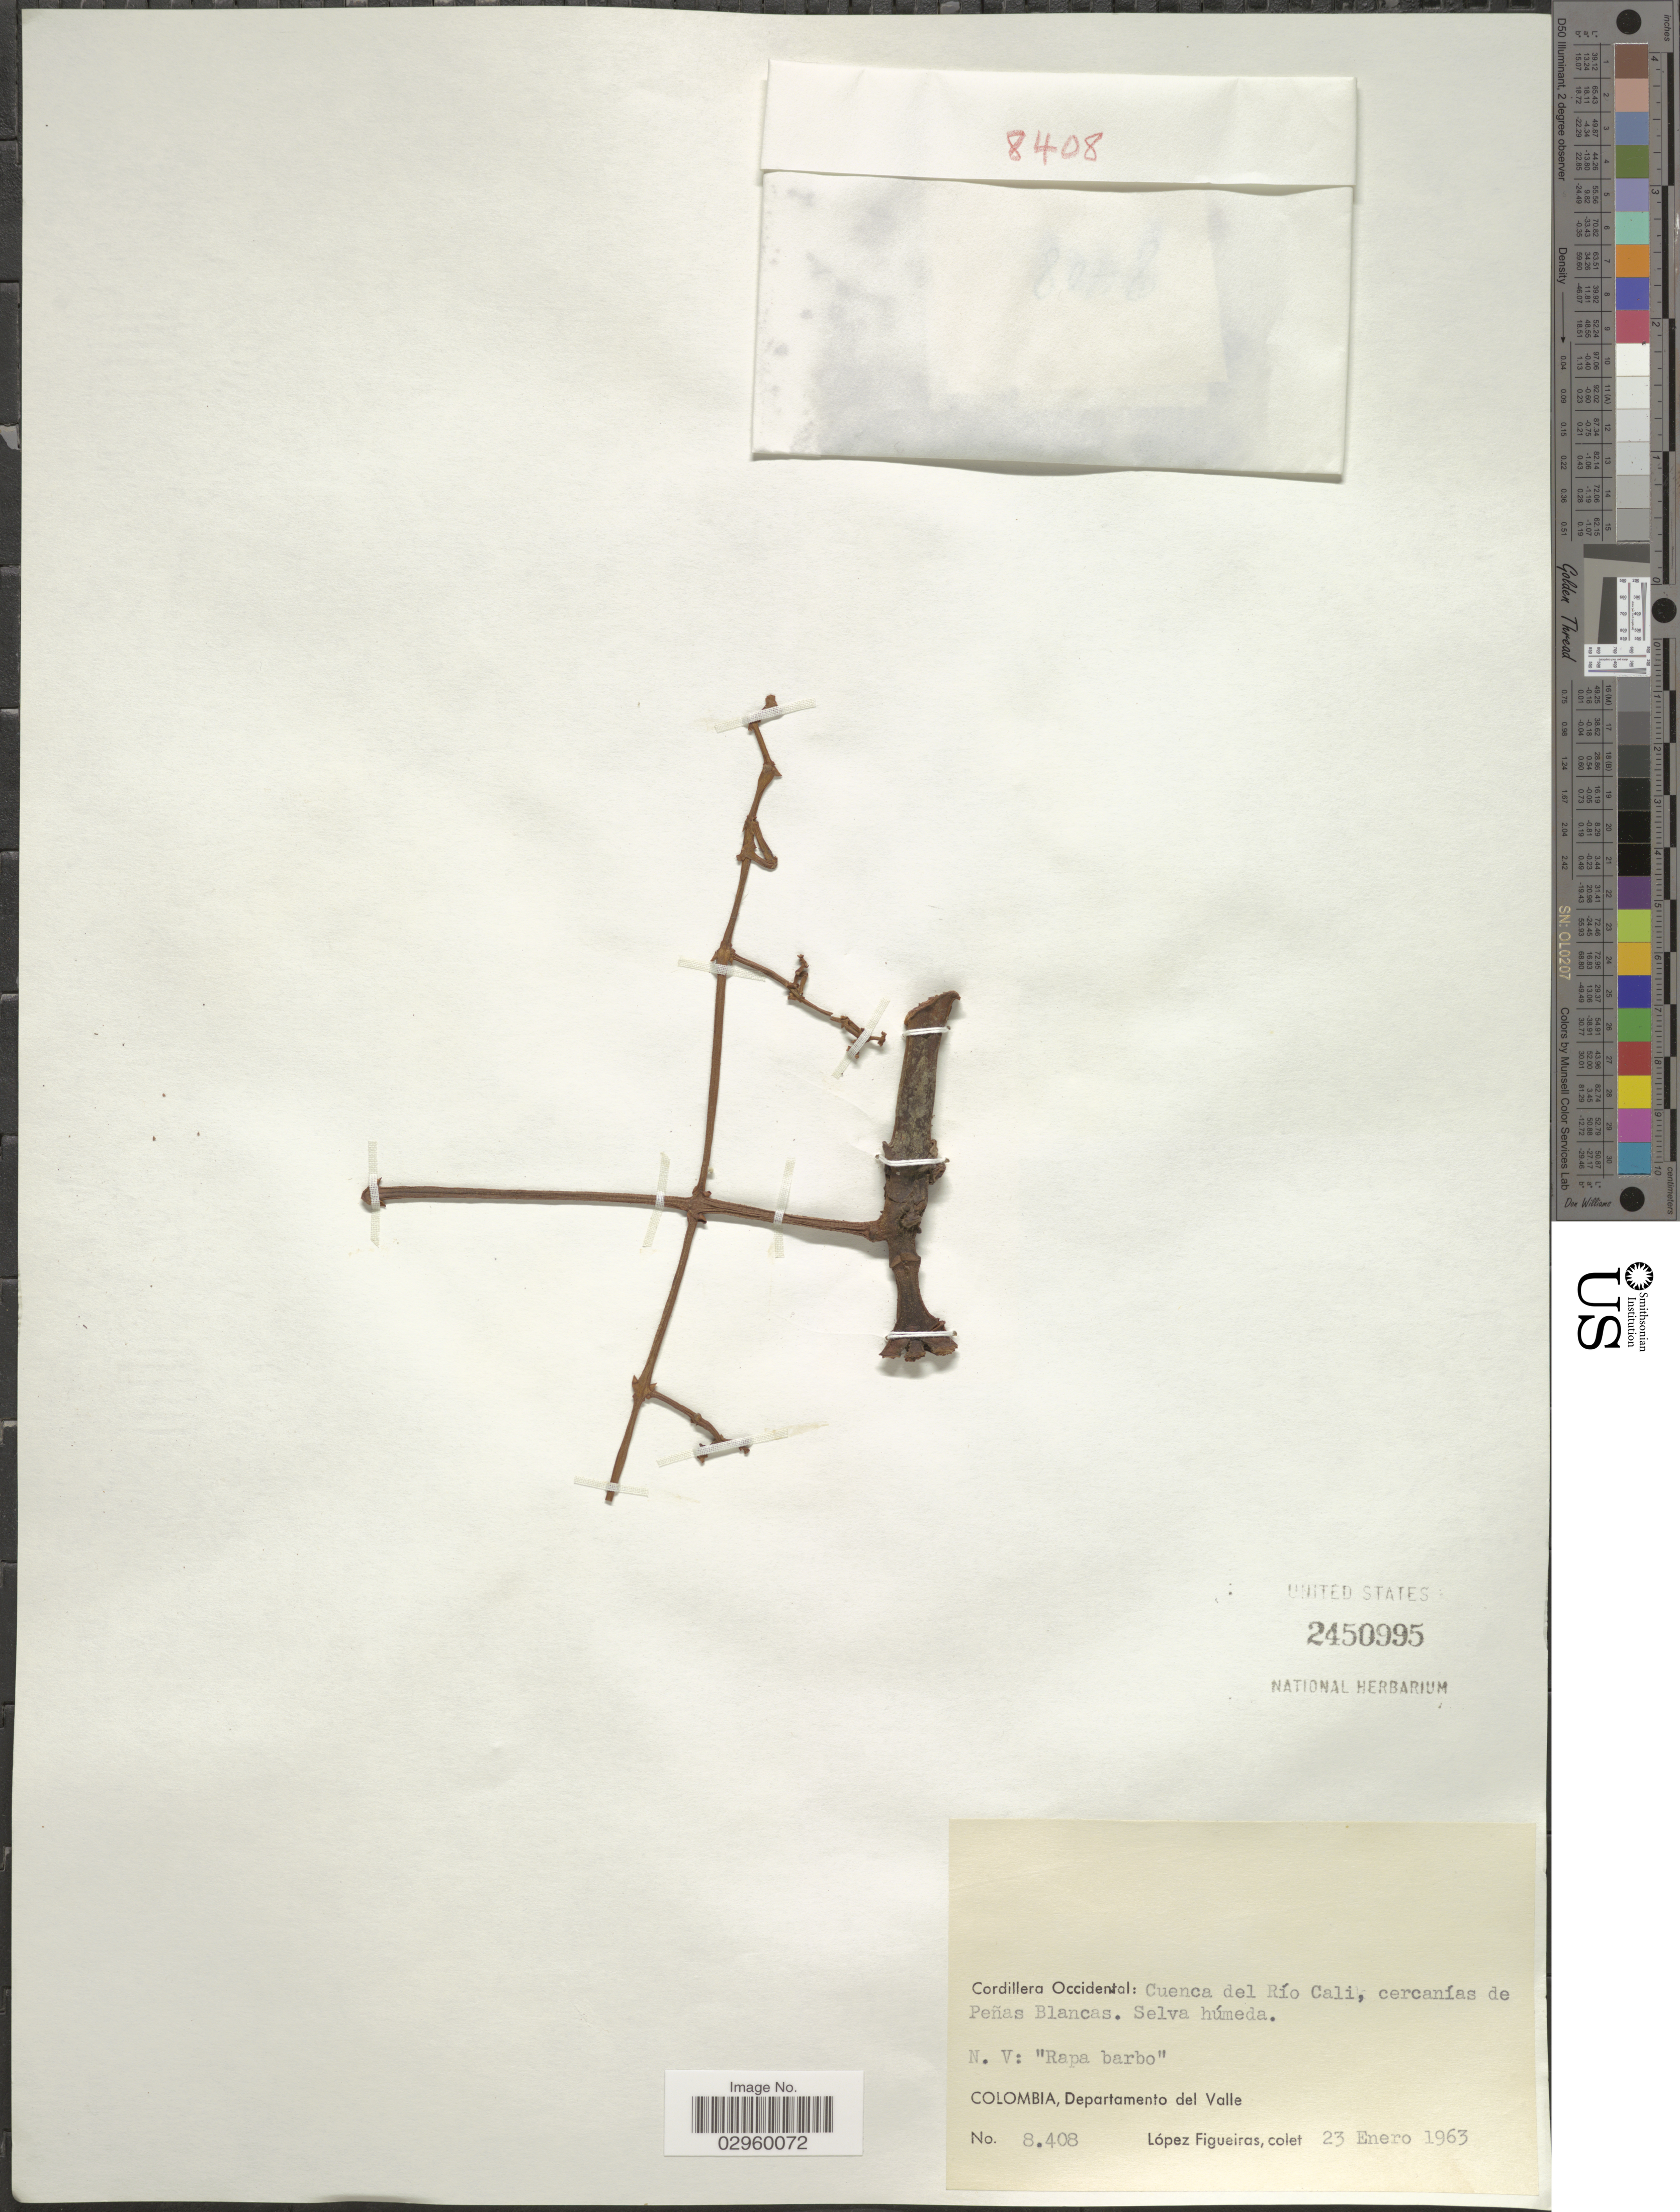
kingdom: Plantae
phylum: Tracheophyta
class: Magnoliopsida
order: Malpighiales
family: Clusiaceae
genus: Clusia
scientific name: Clusia sp.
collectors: M. López Figueiras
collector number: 8408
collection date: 1963-01-23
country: Colombia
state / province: Valle del Cauca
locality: Departamento del Valle, Cordillera Occidental: Cuenca del Río Cali, cercanías de Peñas Blancas.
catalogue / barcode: US 2450995